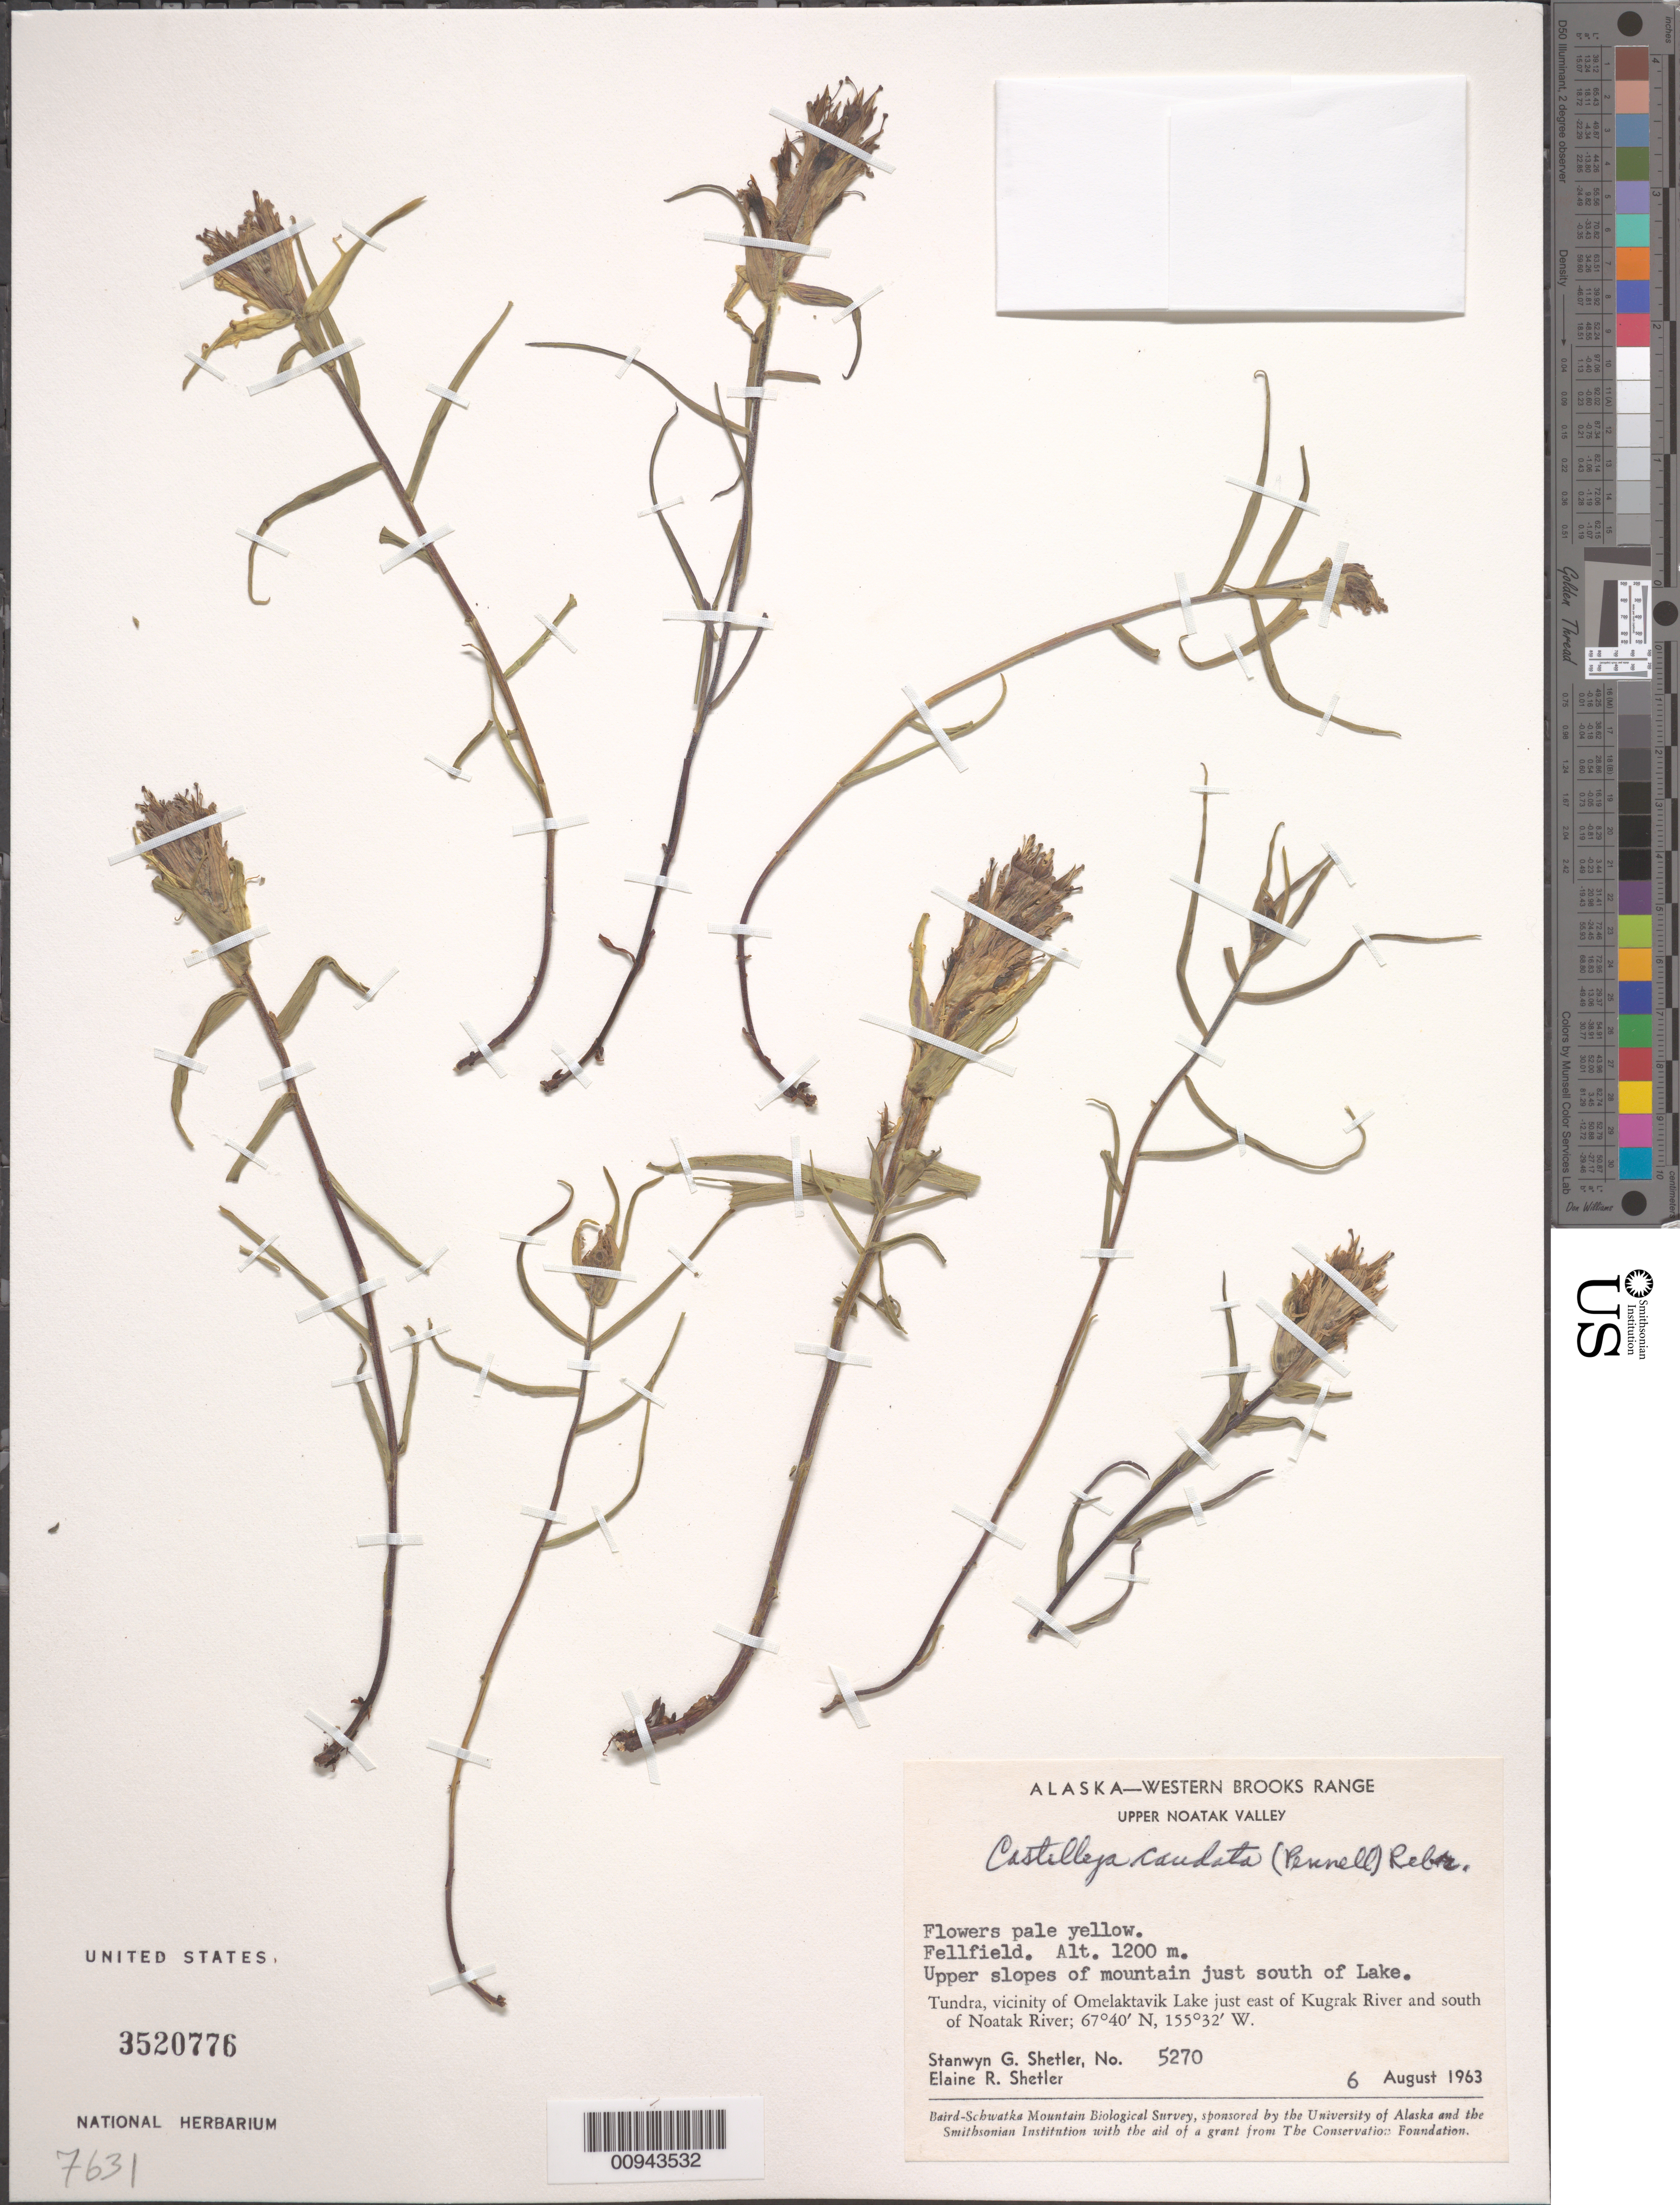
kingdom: Plantae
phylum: Tracheophyta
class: Magnoliopsida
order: Lamiales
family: Orobanchaceae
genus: Castilleja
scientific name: Castilleja caudata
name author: (Pennell) Rebrist.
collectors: S. Shetler & E. R. Shetler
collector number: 5270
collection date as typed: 06 Aug 1963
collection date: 1963-08-06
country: United States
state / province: Alaska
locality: Vicinity of Omelaktavik Lake just east of Kugrak River and south of Noatak River. Western Brooks Range, Upper Noatak Valley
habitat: Tundra. Fellfield. Upper slopes of mountain just south of Lake.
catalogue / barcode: US 3520776